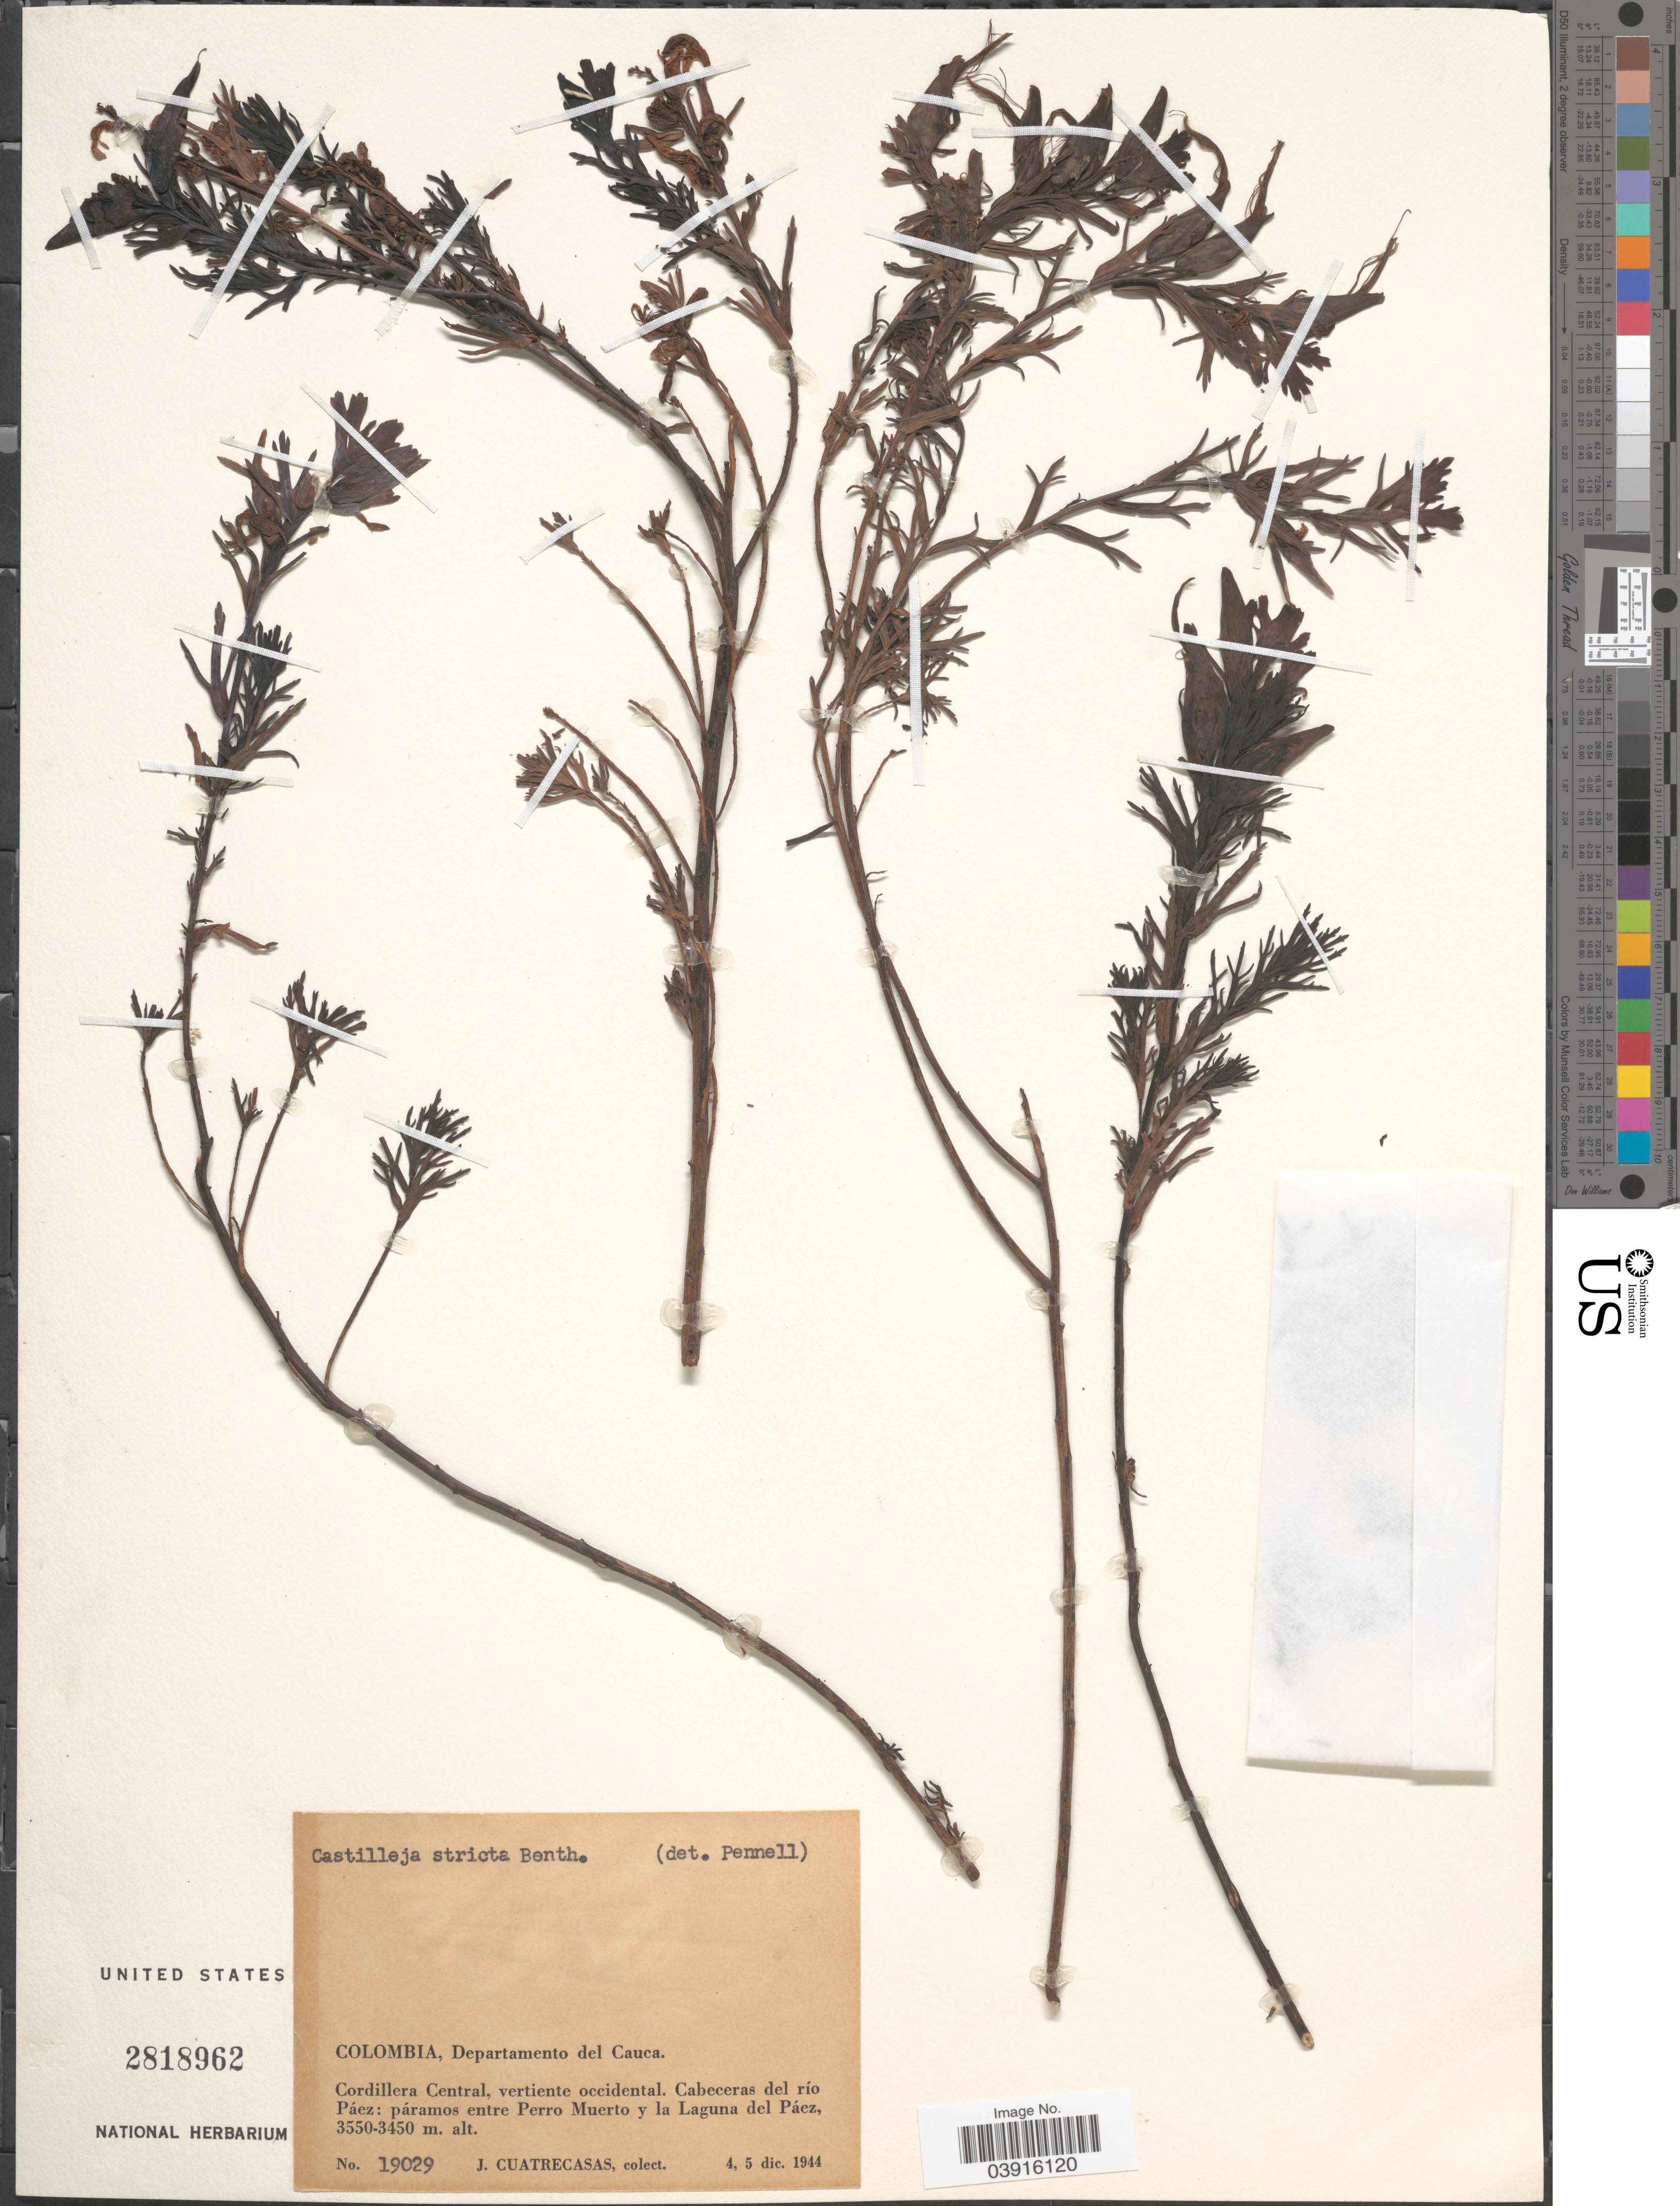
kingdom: Plantae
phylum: Tracheophyta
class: Magnoliopsida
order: Lamiales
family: Orobanchaceae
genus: Castilleja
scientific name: Castilleja fissifolia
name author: L. f.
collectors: J. Cuatrecasas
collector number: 19029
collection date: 1944-12-04/1944-12-05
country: Colombia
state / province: Cauca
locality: Departamento del Cauca. Cordillera Central, vertiente occidental. Cabeceras del río Páez: páramos entre Perro Muerto y la Laguna del Páez.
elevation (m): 3450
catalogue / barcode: US 2818962